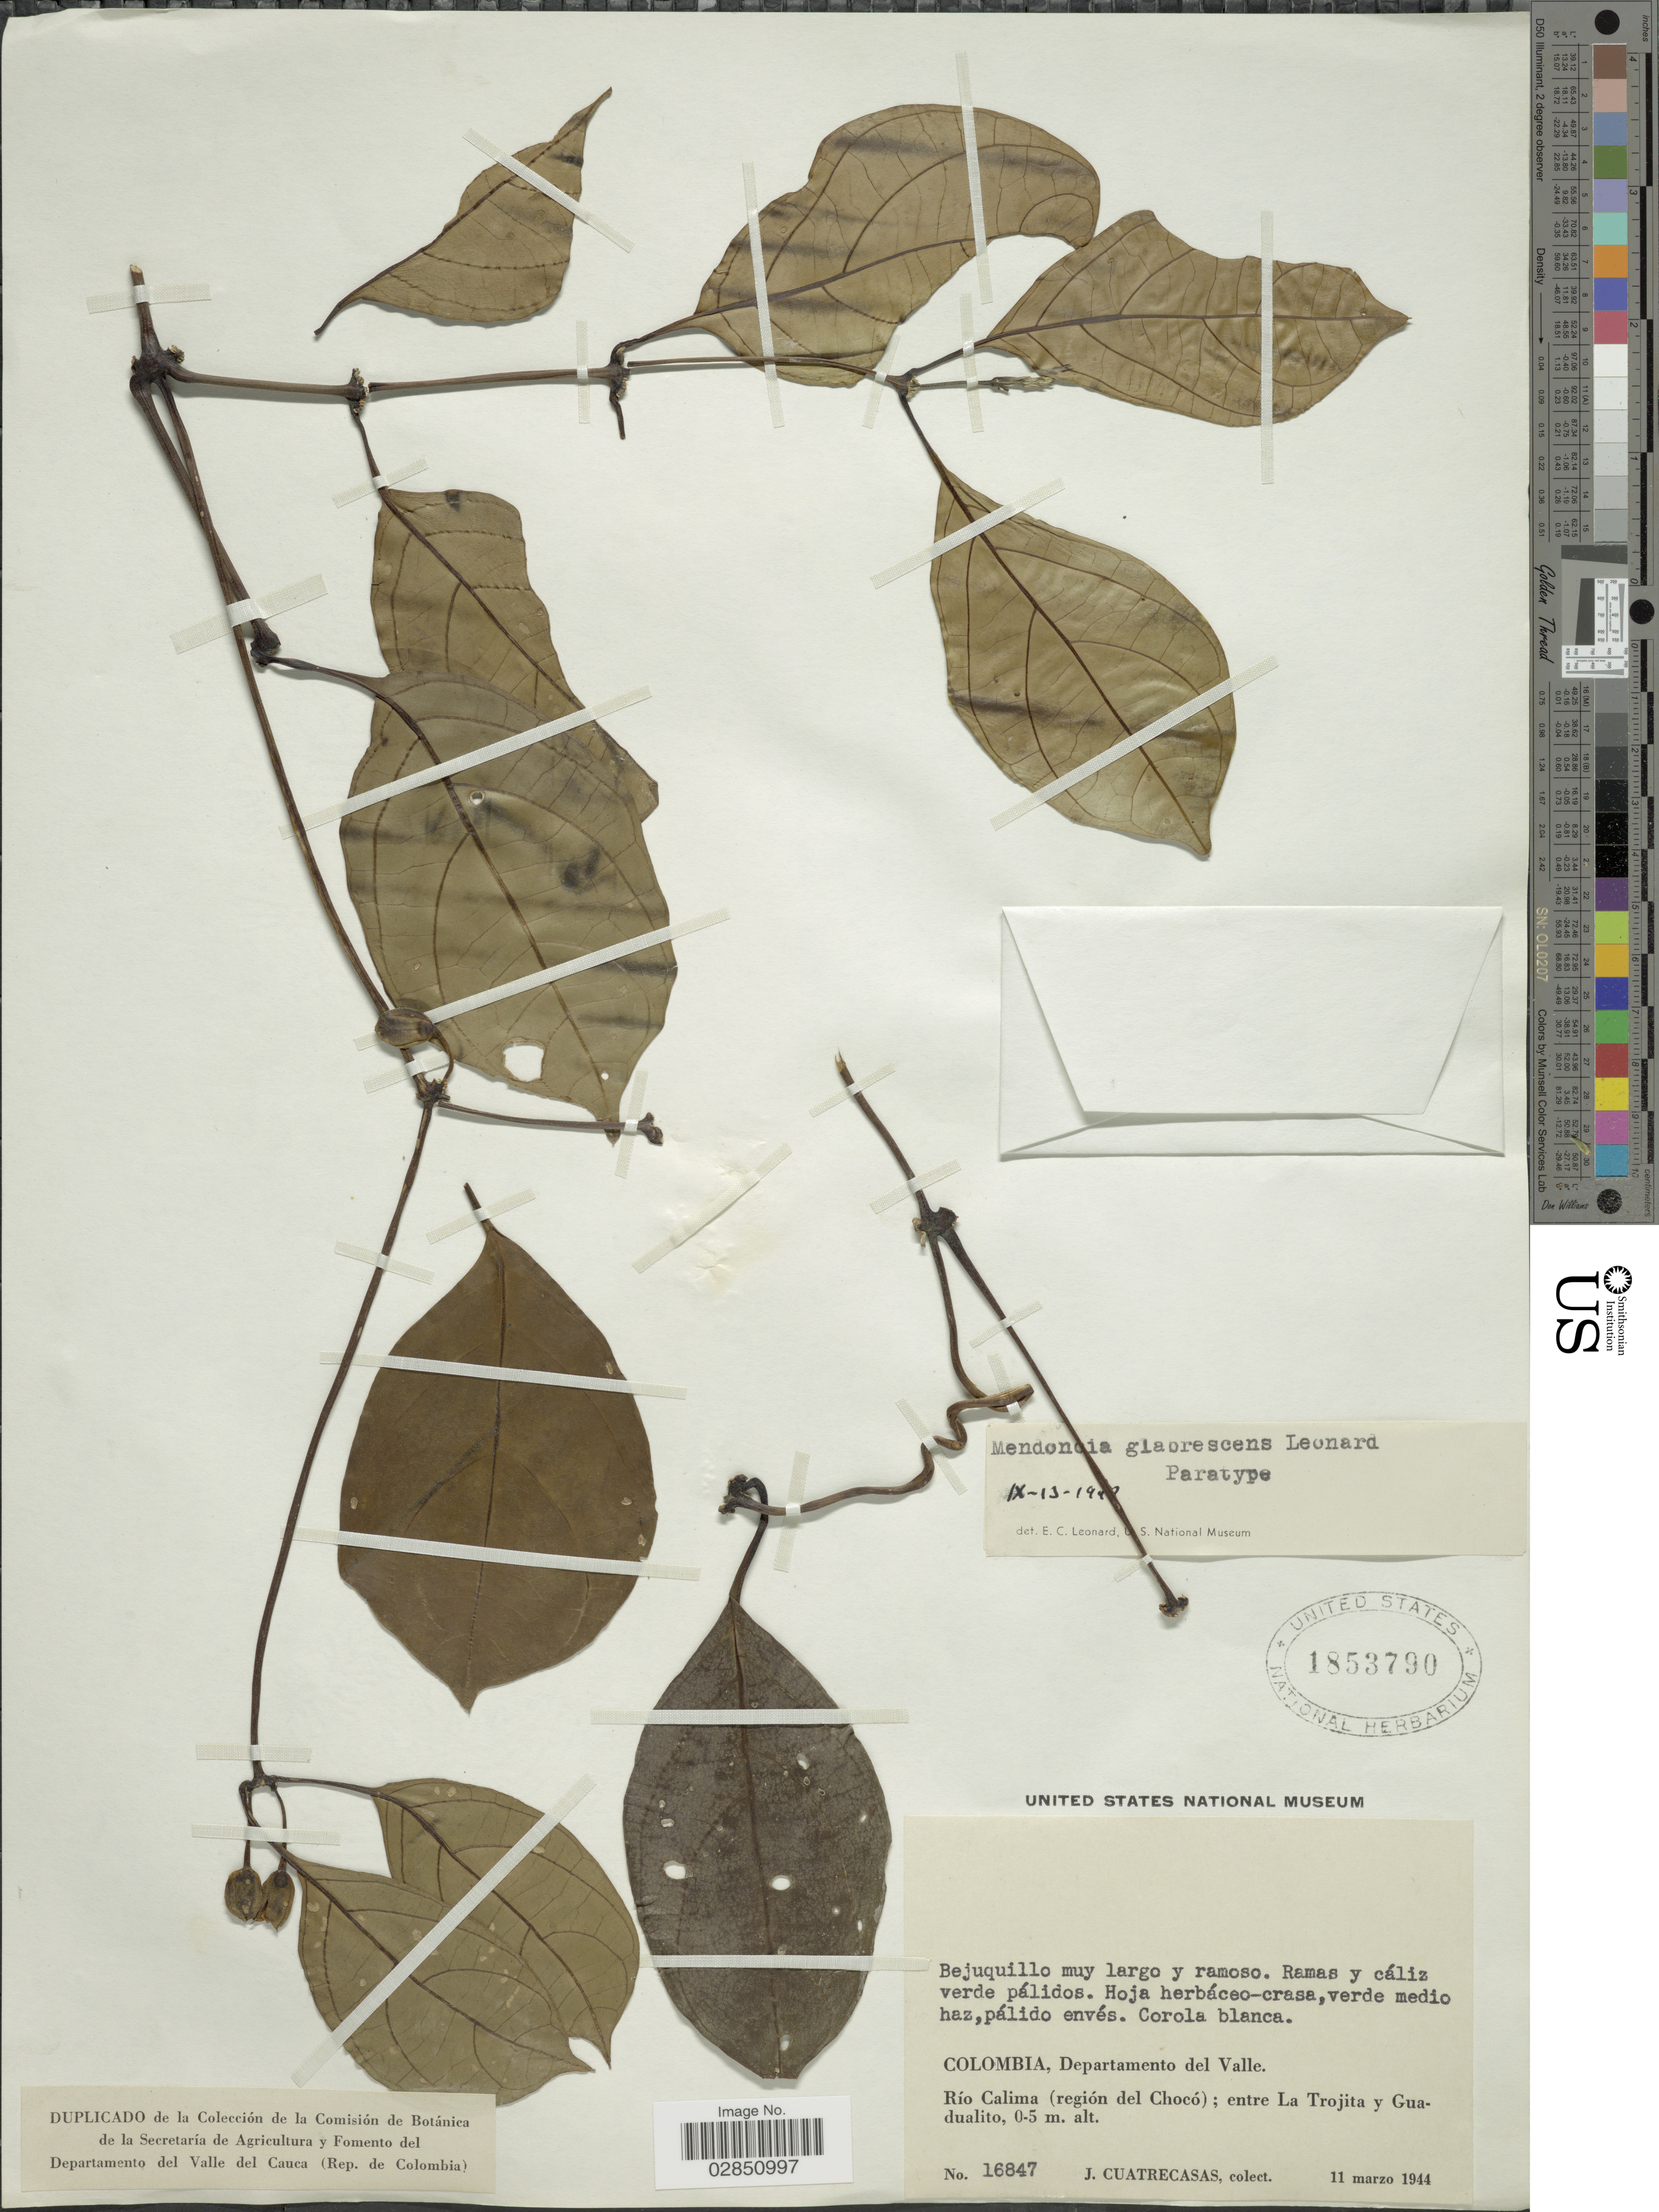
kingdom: Plantae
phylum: Tracheophyta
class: Magnoliopsida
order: Lamiales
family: Acanthaceae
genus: Mendoncia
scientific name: Mendoncia glabrescens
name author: Leonard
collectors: J. Cuatrecasas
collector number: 16847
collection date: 1944-03-11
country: Colombia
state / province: Valle del Cauca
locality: Departamento del Valle, Río Calima (región del Chocó), entre La Trojita y Guadualito.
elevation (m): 0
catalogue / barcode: US 1853790